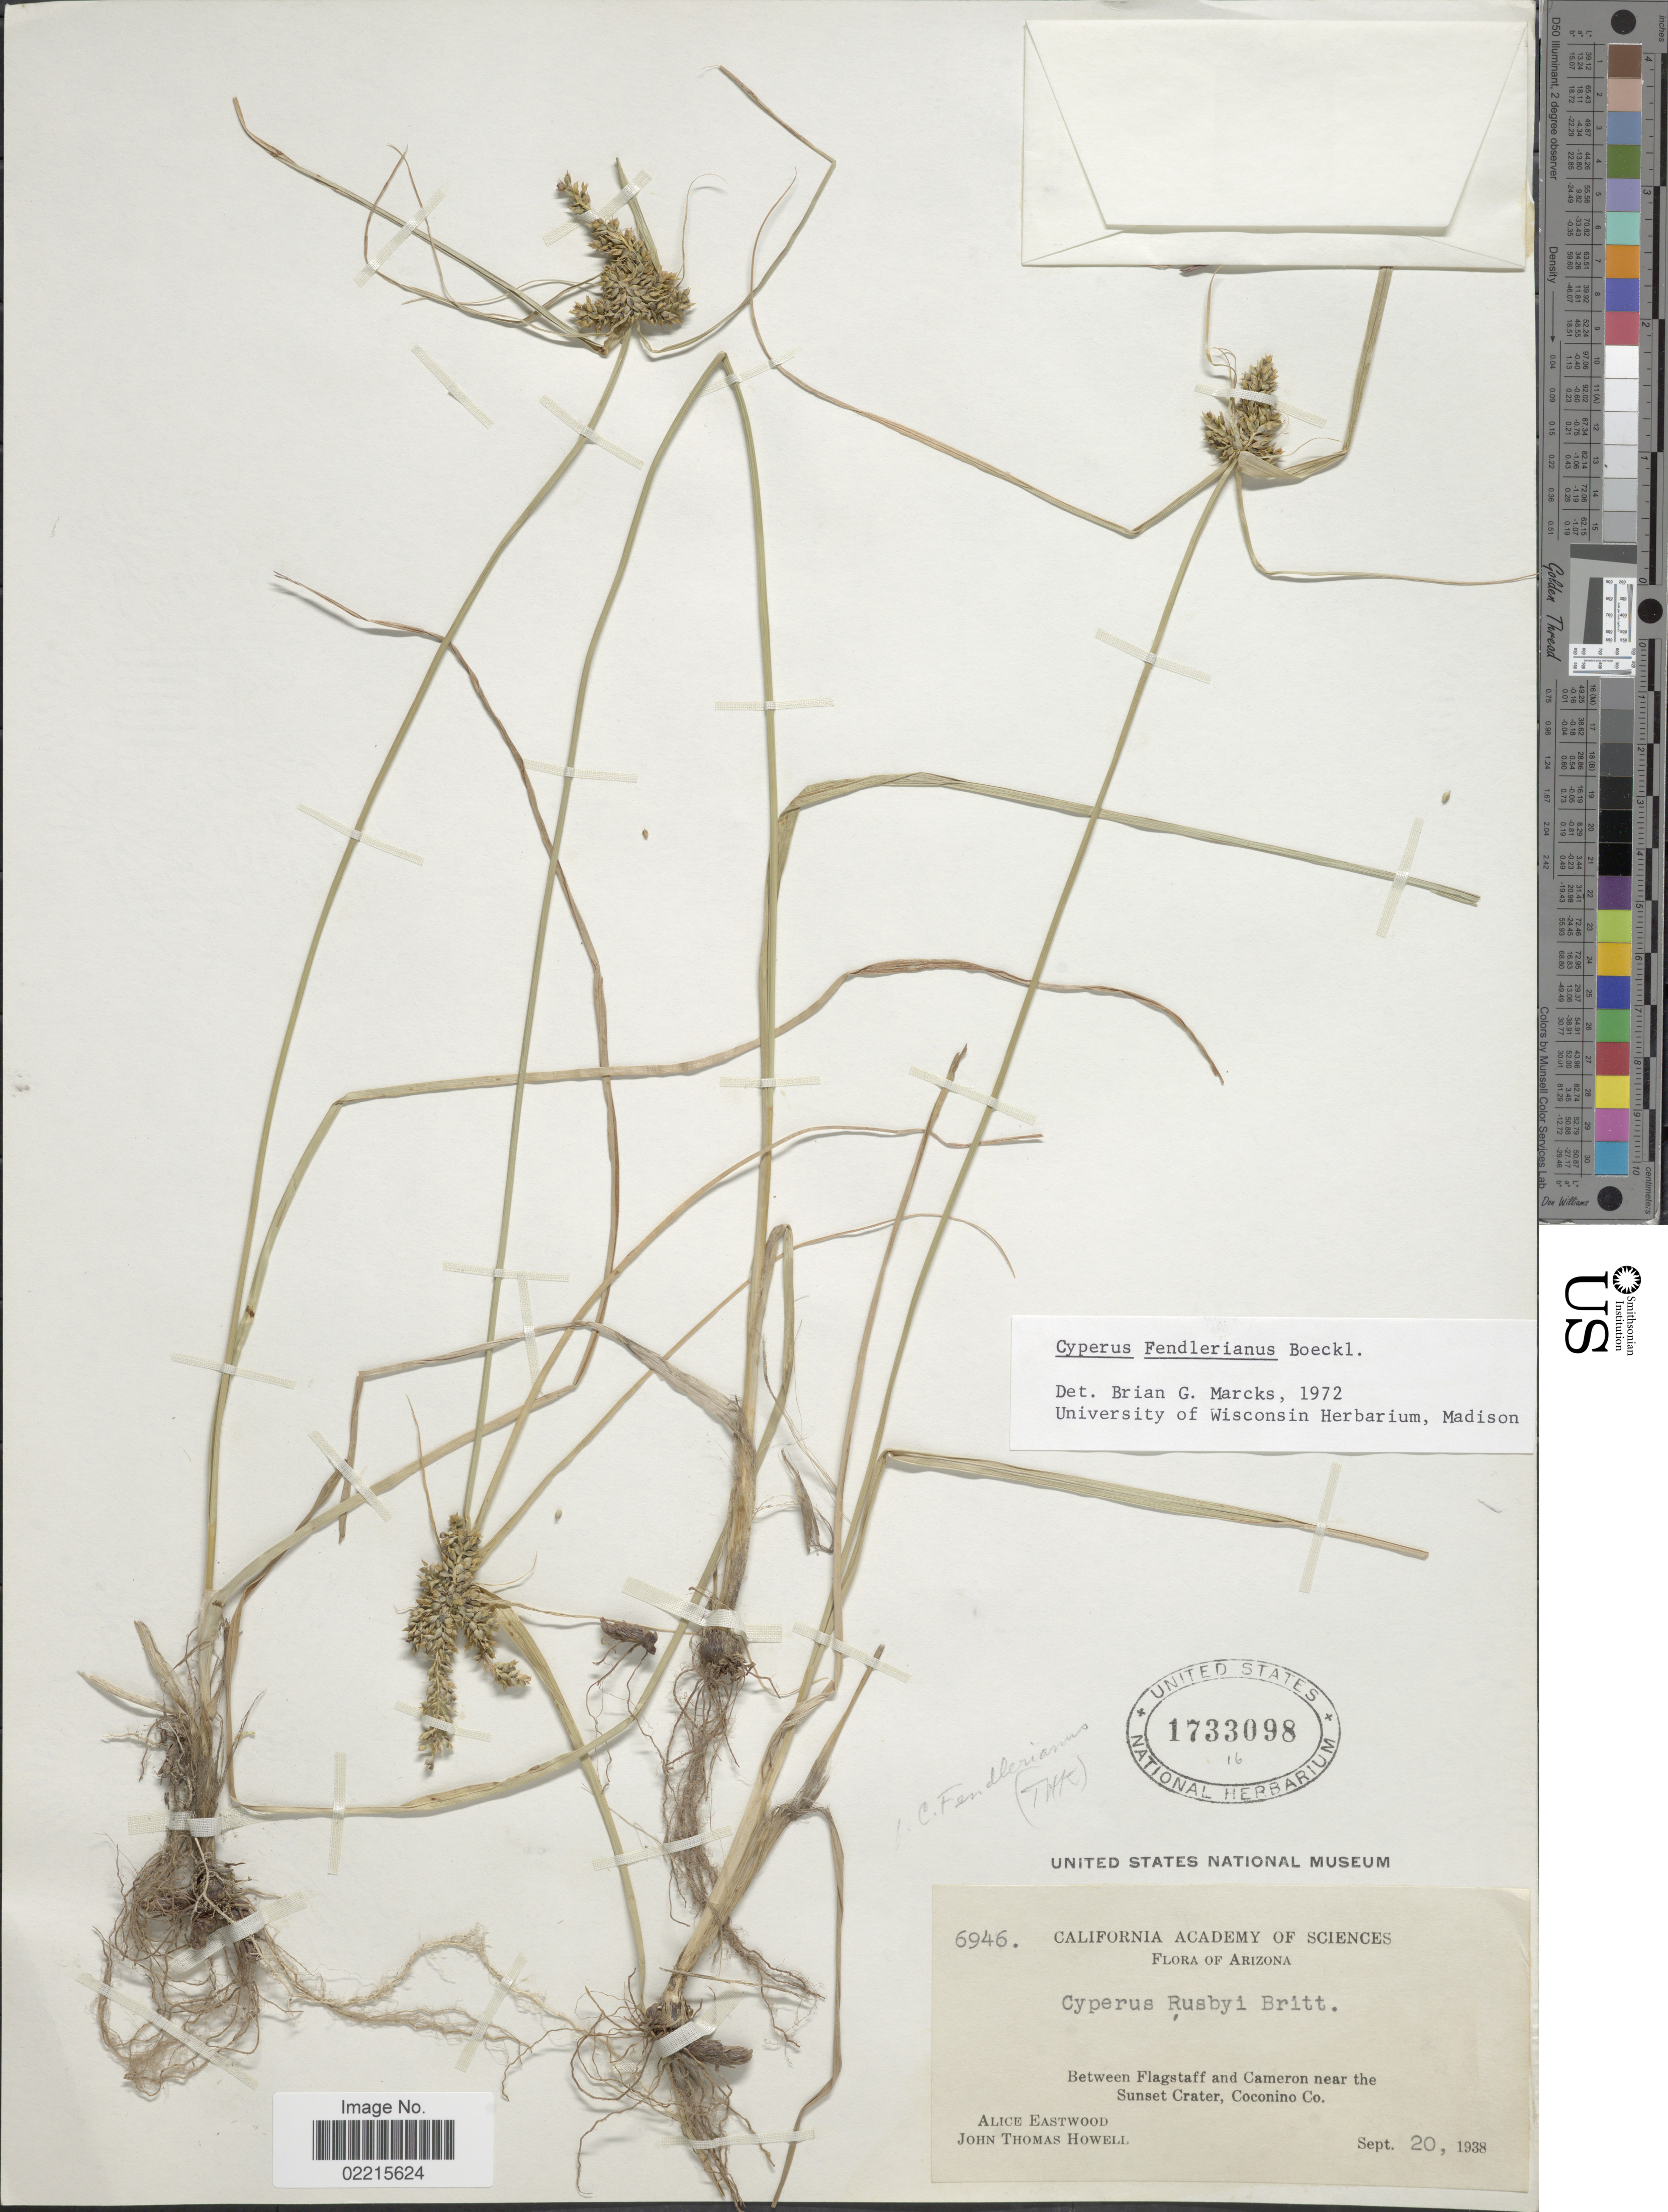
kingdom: Plantae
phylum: Tracheophyta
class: Liliopsida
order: Poales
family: Cyperaceae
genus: Cyperus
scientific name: Cyperus fendlerianus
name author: Boeckeler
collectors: A. Eastwood & J. T. Howell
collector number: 6946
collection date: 1938-09-20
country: United States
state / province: Arizona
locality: Between Flagstaff and Cameron near the Sunset Crater, Coconino Co.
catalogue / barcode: US 1733098